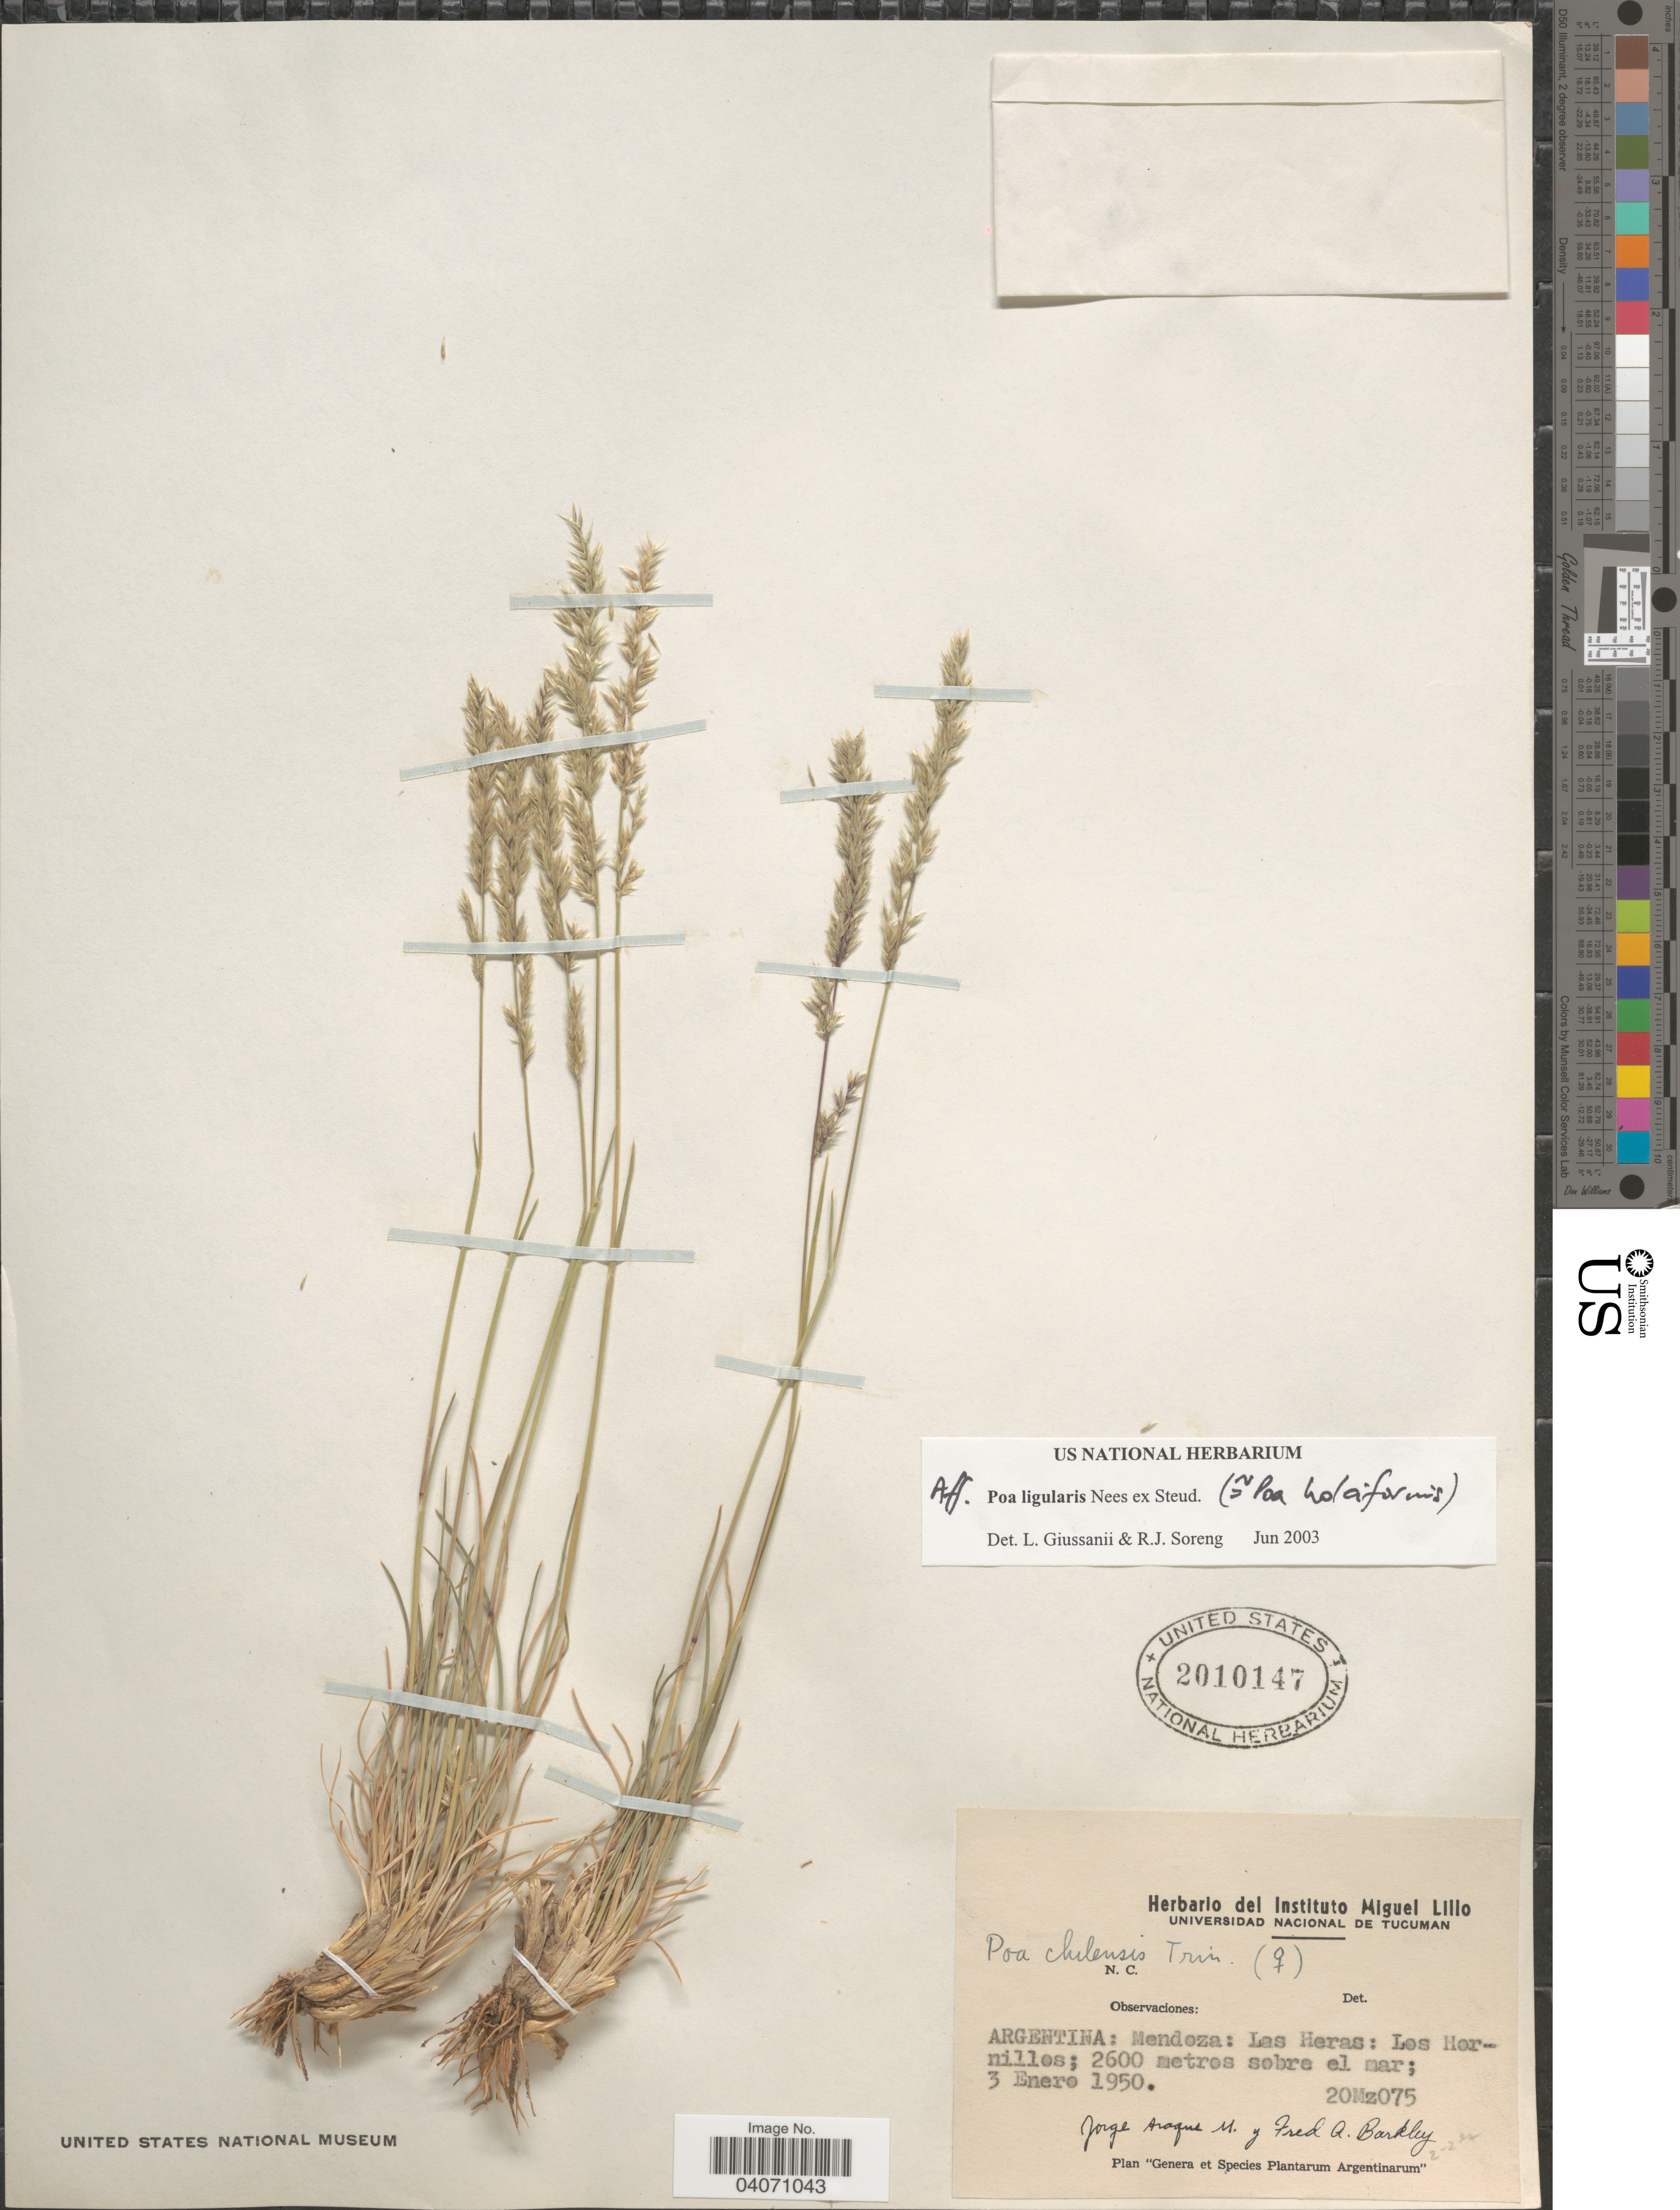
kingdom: Plantae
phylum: Tracheophyta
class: Liliopsida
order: Poales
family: Poaceae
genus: Poa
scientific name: Poa ligularis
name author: Nees ex Steud.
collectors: J. Araque Molina & F. A. Barkley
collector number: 20Mz075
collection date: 1950-01-03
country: Argentina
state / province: Mendoza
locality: Las Heras: Los Hornillos.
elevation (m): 2600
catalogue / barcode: US 2010147